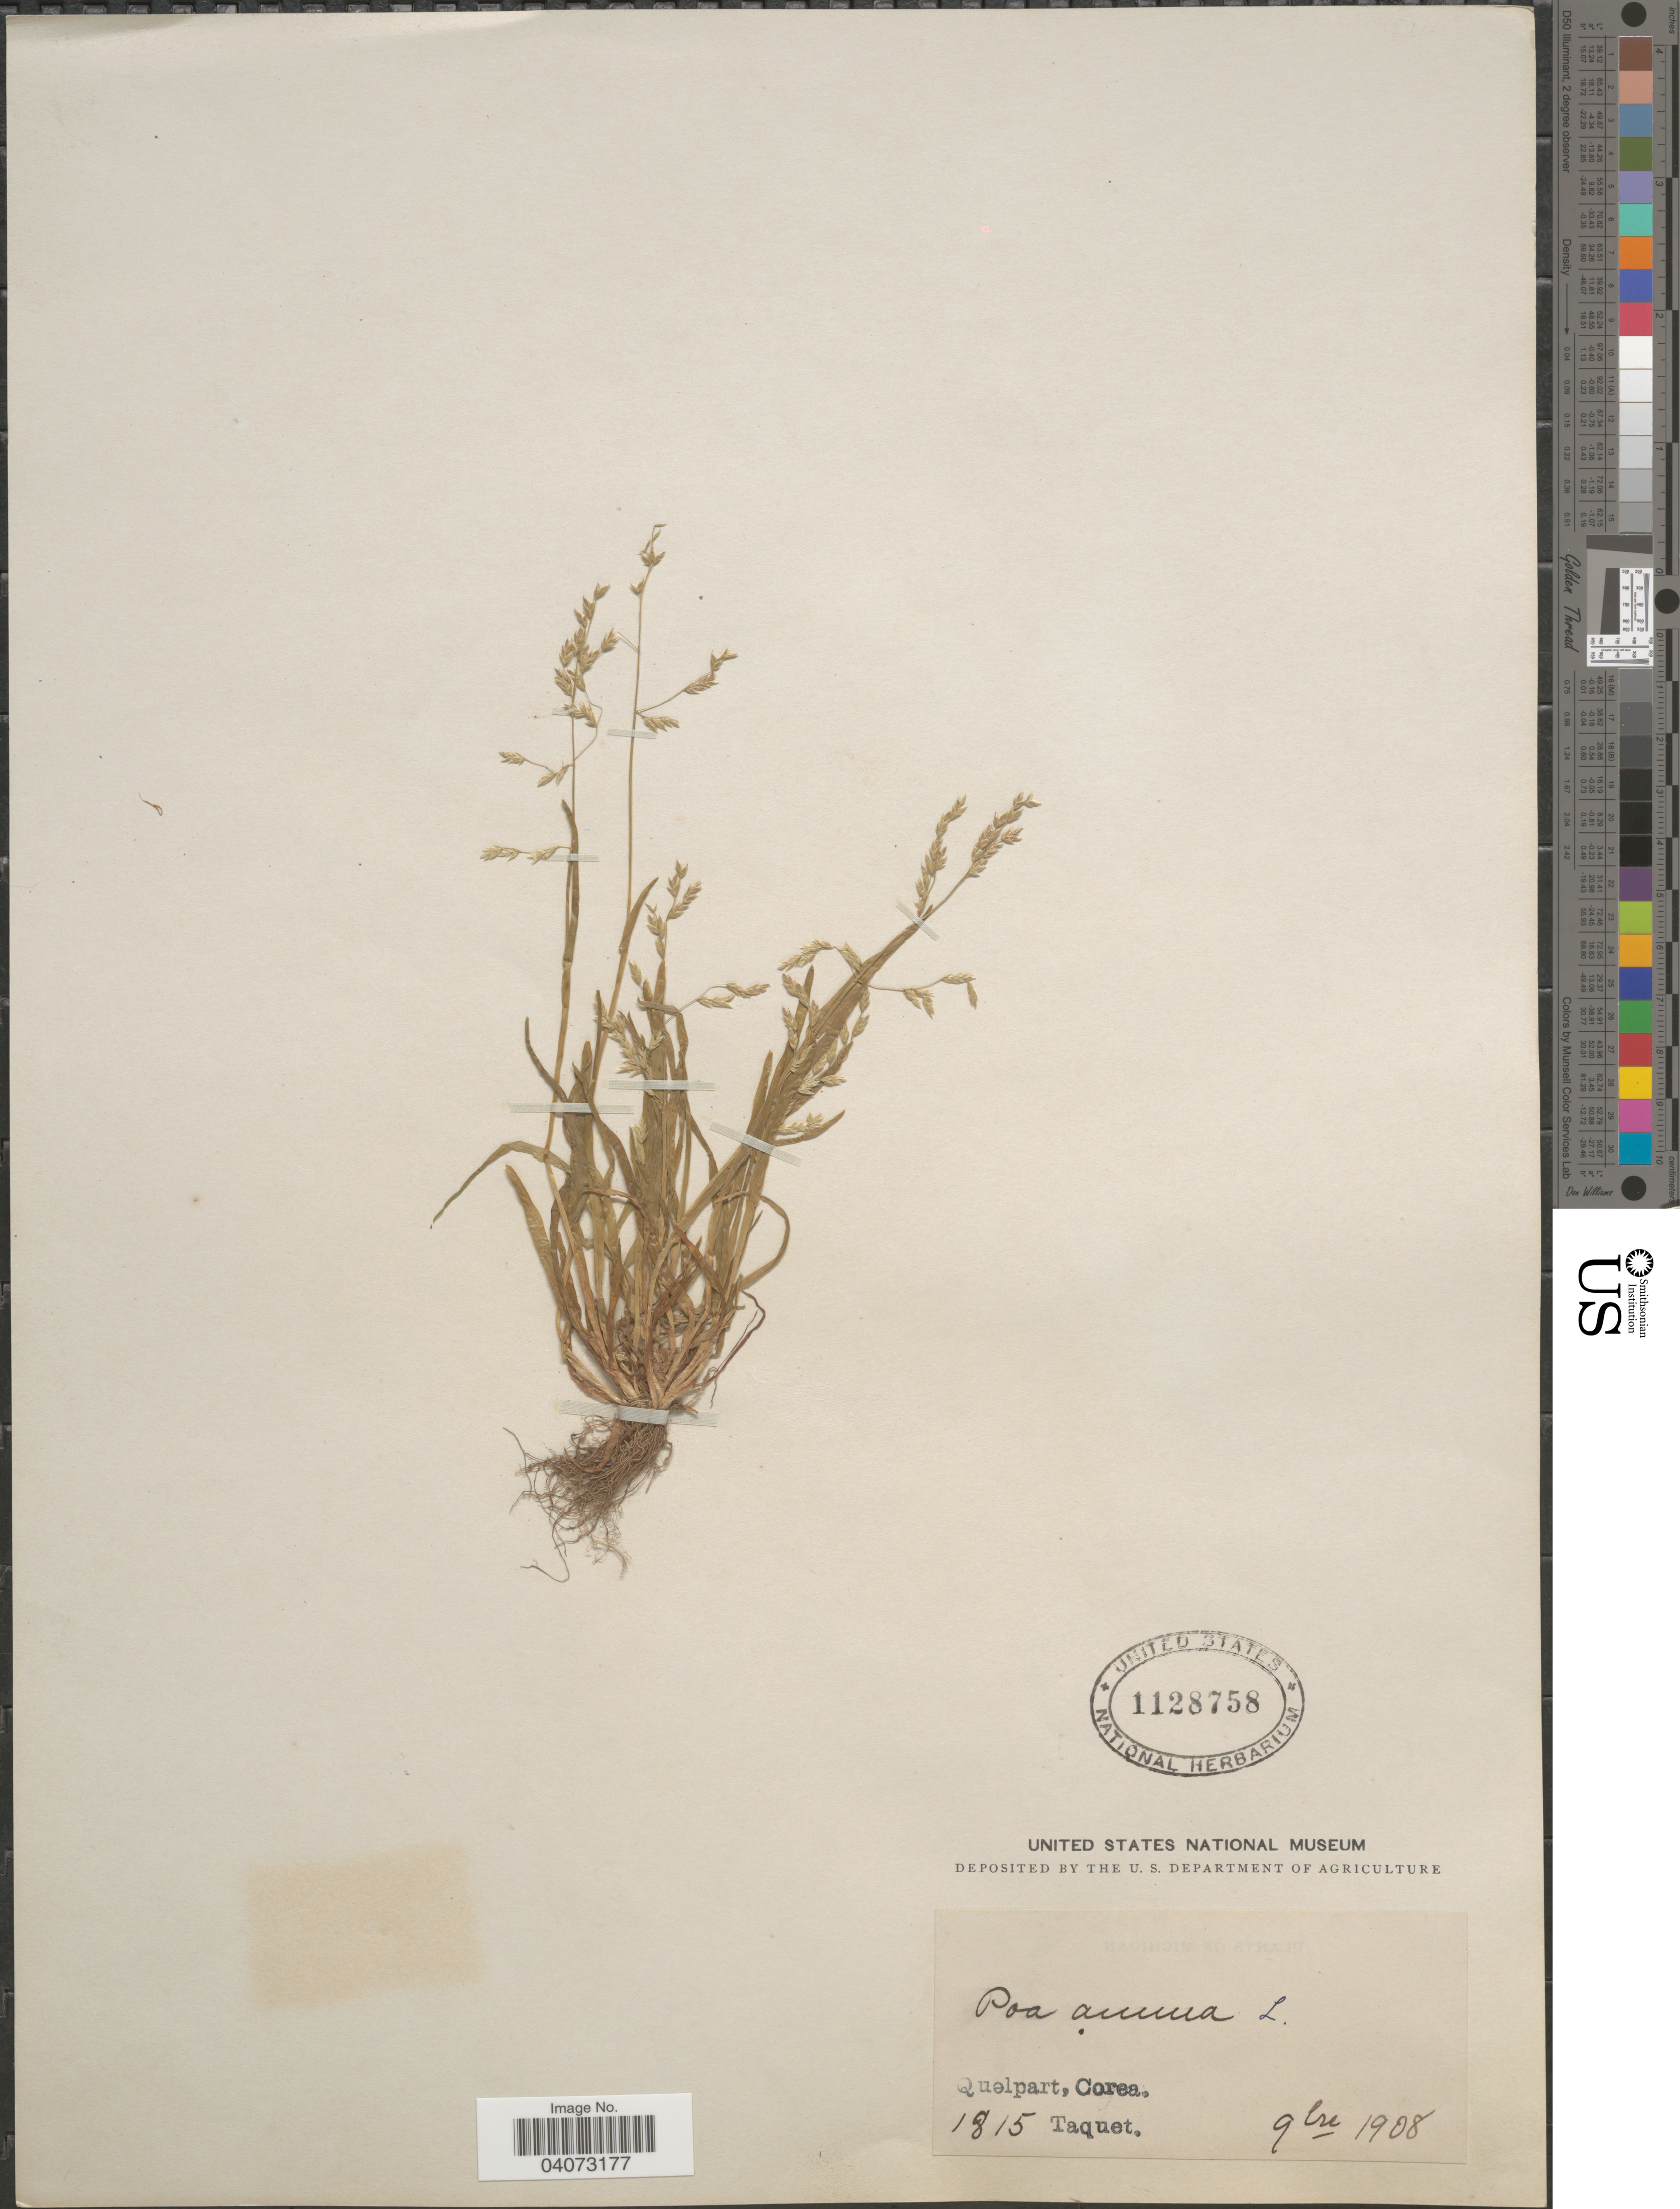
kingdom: Plantae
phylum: Tracheophyta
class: Liliopsida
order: Poales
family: Poaceae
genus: Poa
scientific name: Poa annua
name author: L.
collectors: Taquet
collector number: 1815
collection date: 1908-11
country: South Korea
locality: Quelpart, Corea.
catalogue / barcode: US 1128758